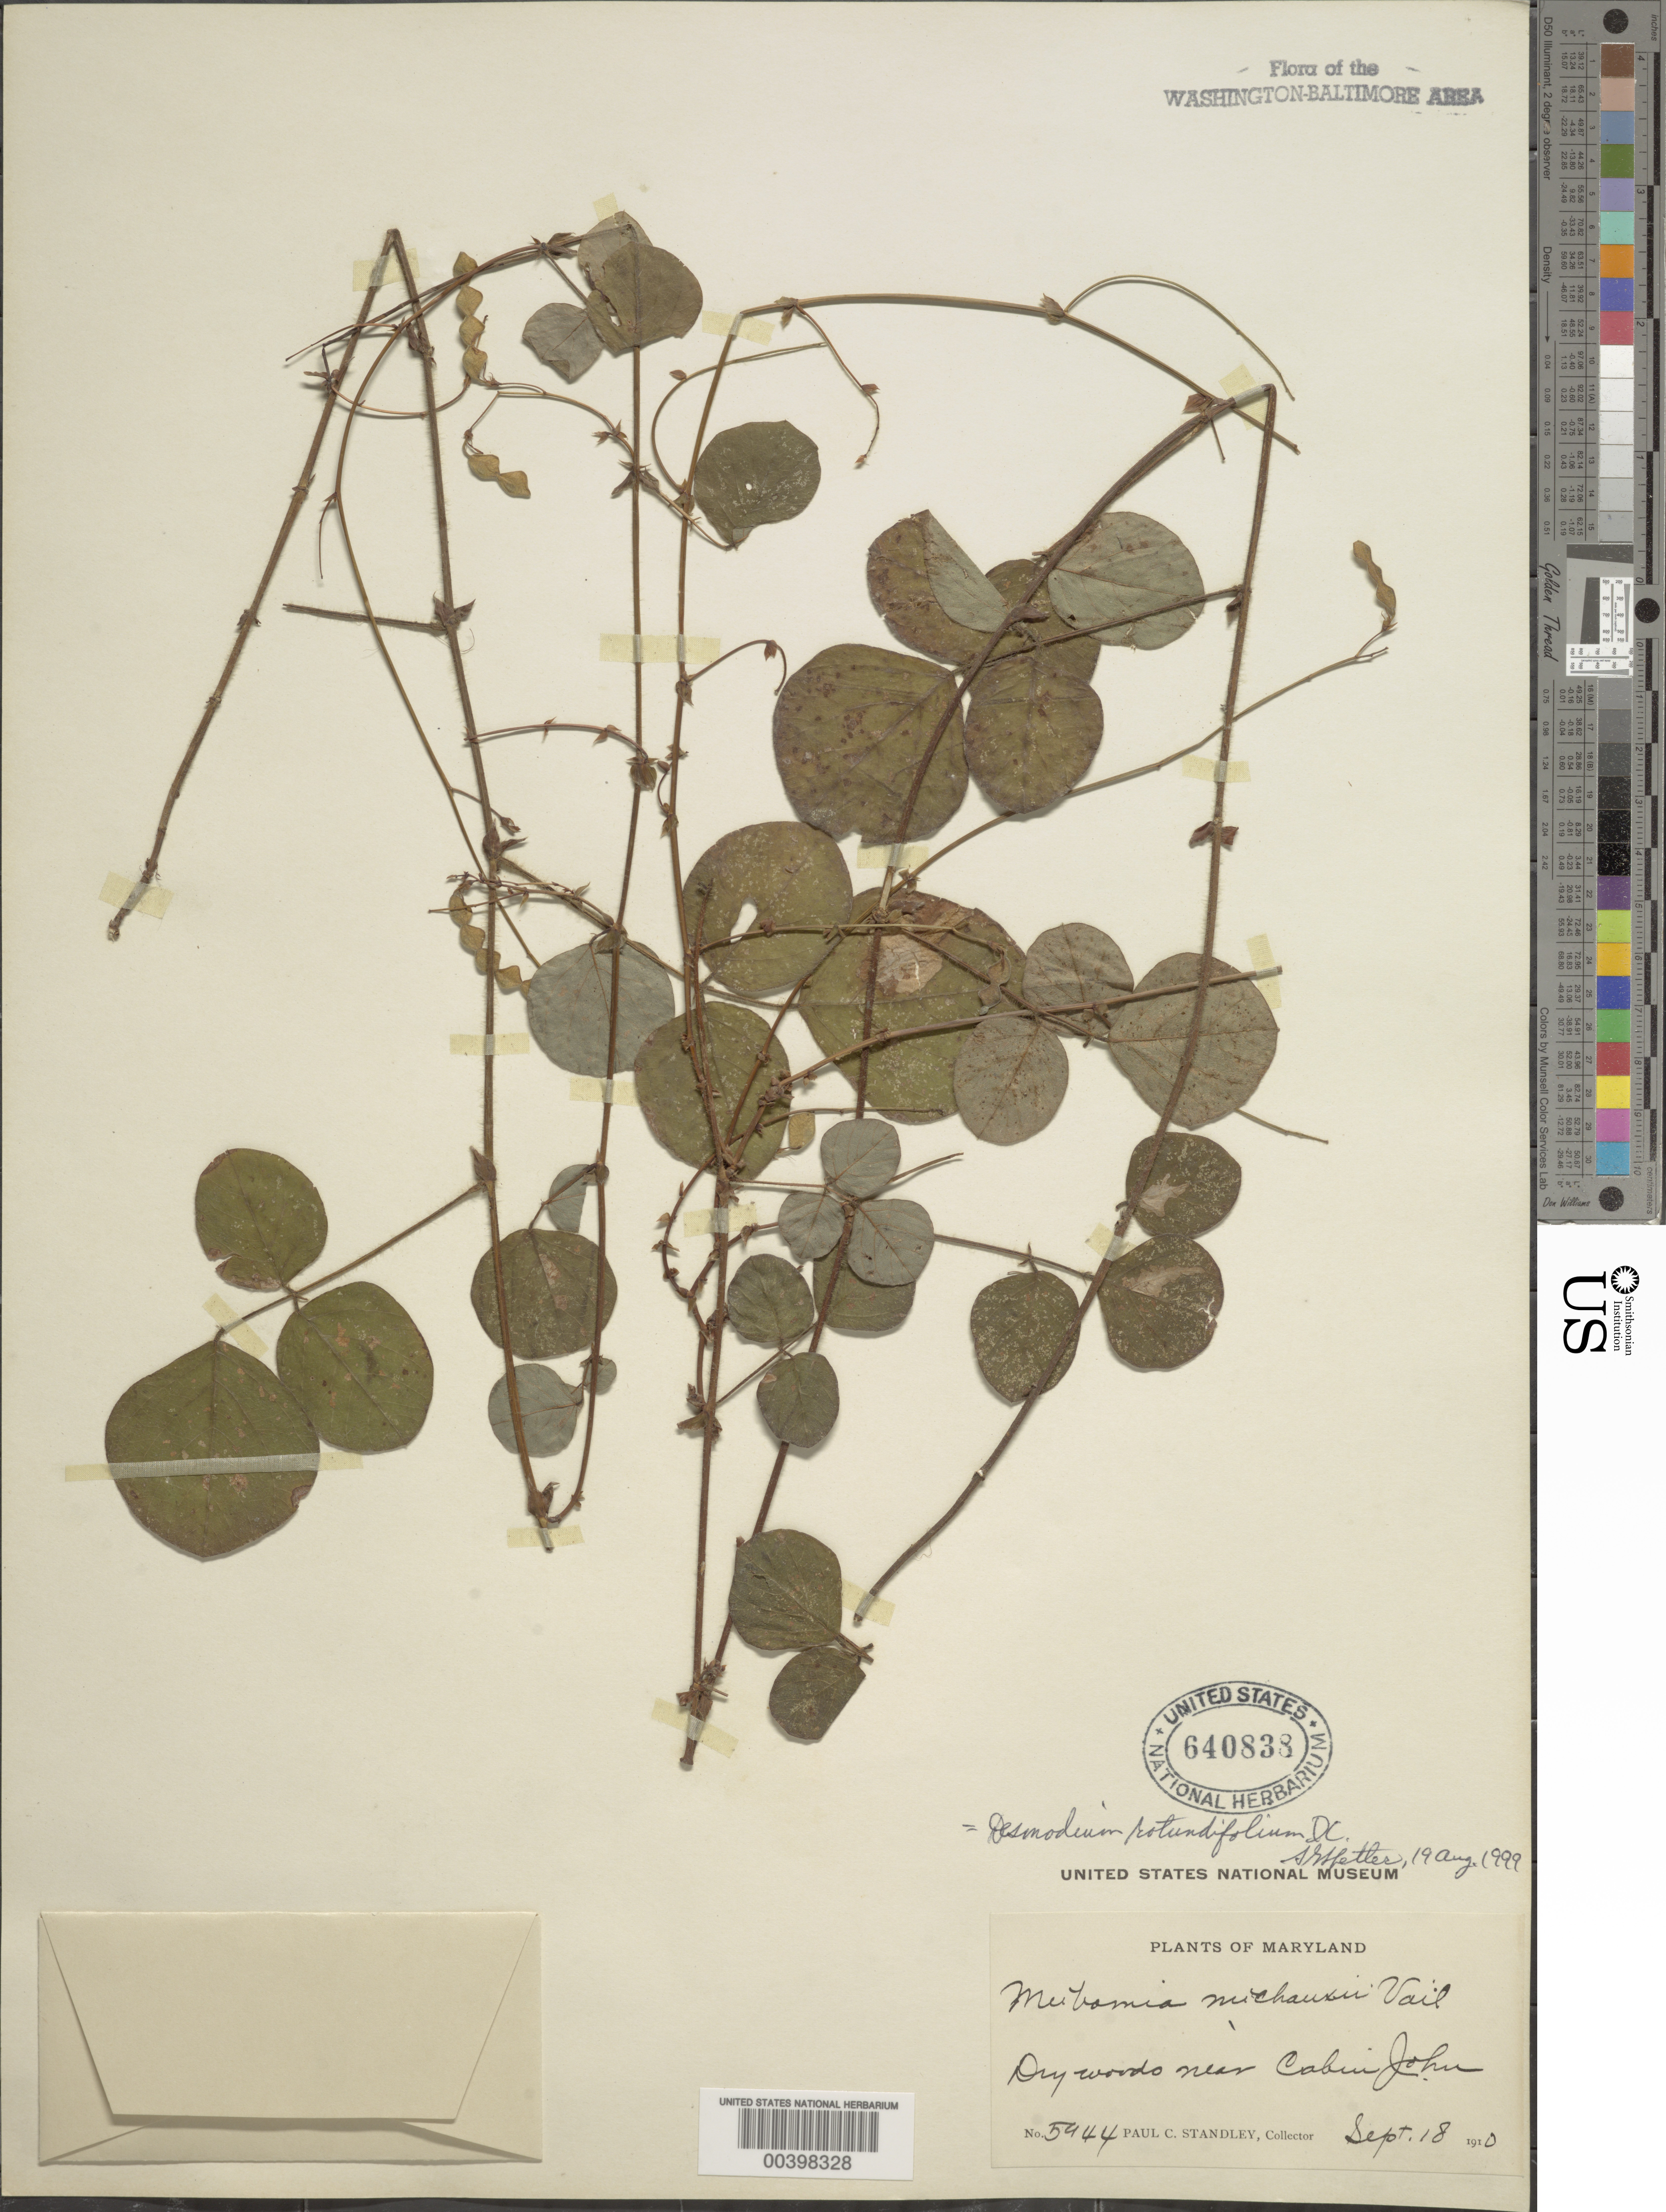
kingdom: Plantae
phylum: Tracheophyta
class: Magnoliopsida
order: Fabales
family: Fabaceae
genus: Desmodium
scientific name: Desmodium rotundifolium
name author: DC.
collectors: P. C. Standley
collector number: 5944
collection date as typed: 18 Sep 1910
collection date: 1910-09-18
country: United States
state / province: Maryland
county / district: Montgomery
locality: Near Cabin John C. & O. Canal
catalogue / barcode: US 640838